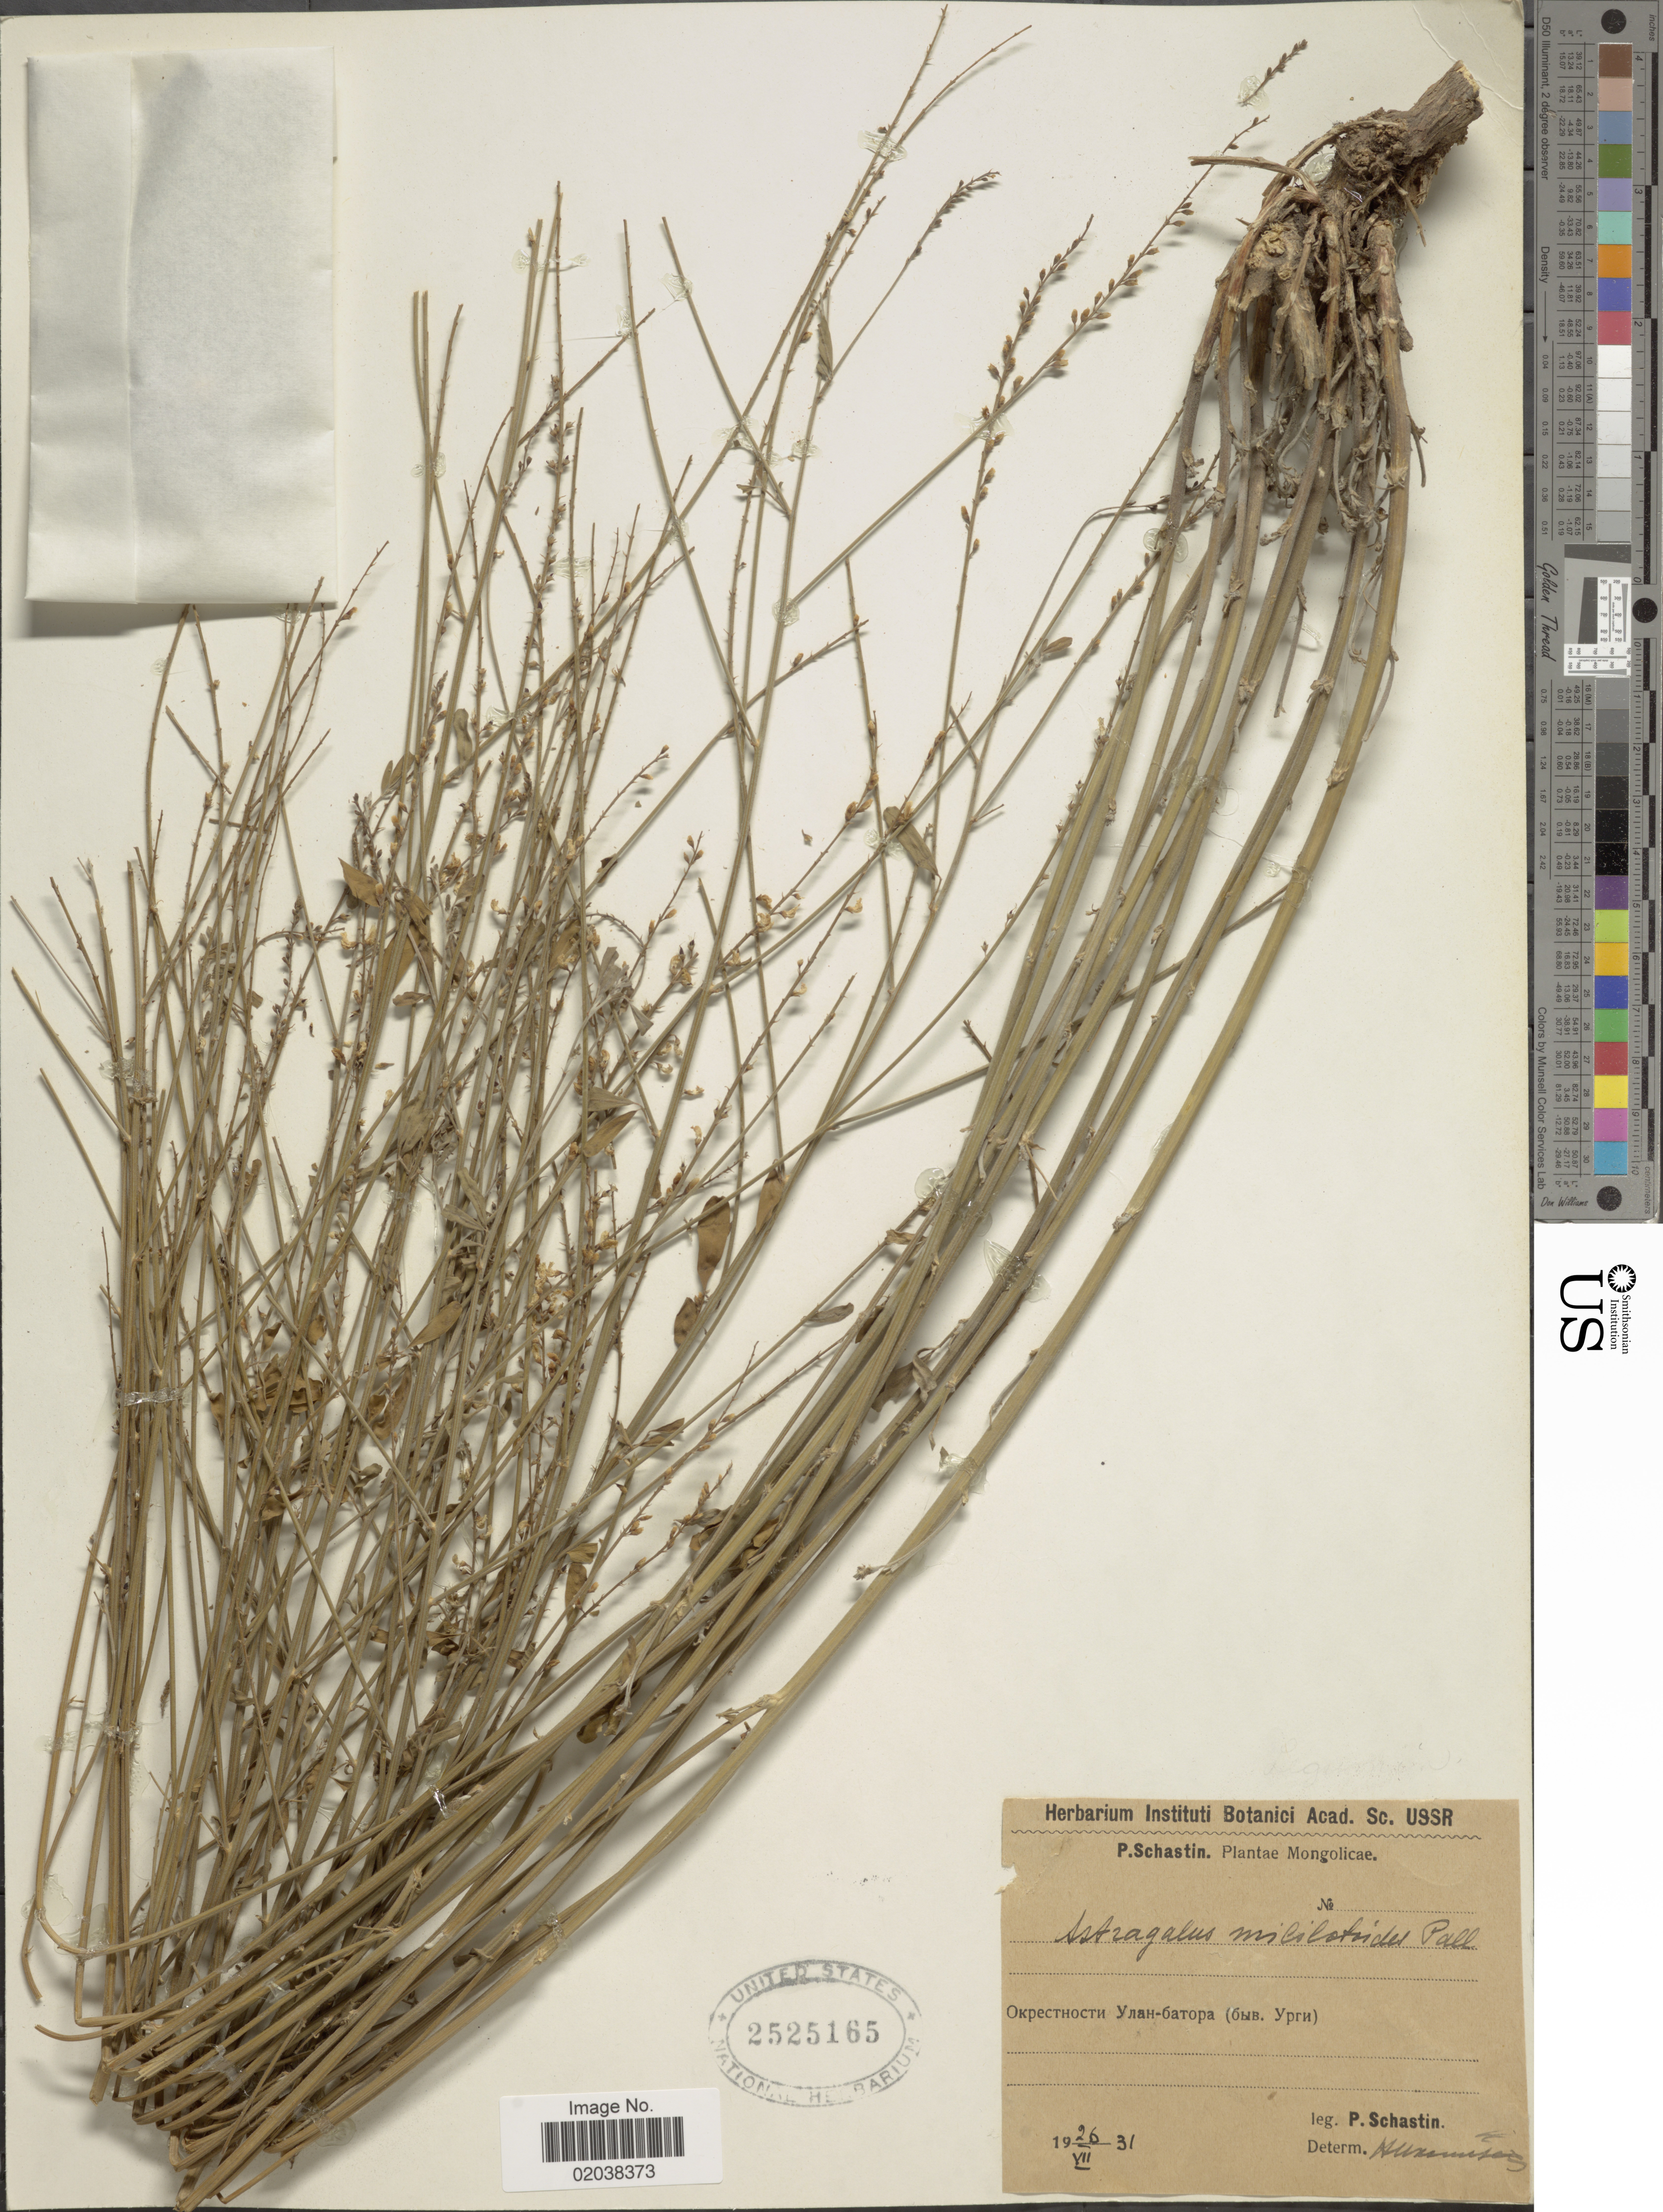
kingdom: Plantae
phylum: Tracheophyta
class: Magnoliopsida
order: Fabales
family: Fabaceae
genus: Astragalus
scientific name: Astragalus melilotoides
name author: Pall.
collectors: P. Schastin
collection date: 1931-07-26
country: Mongolia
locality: Mongolicae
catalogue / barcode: US 2525165